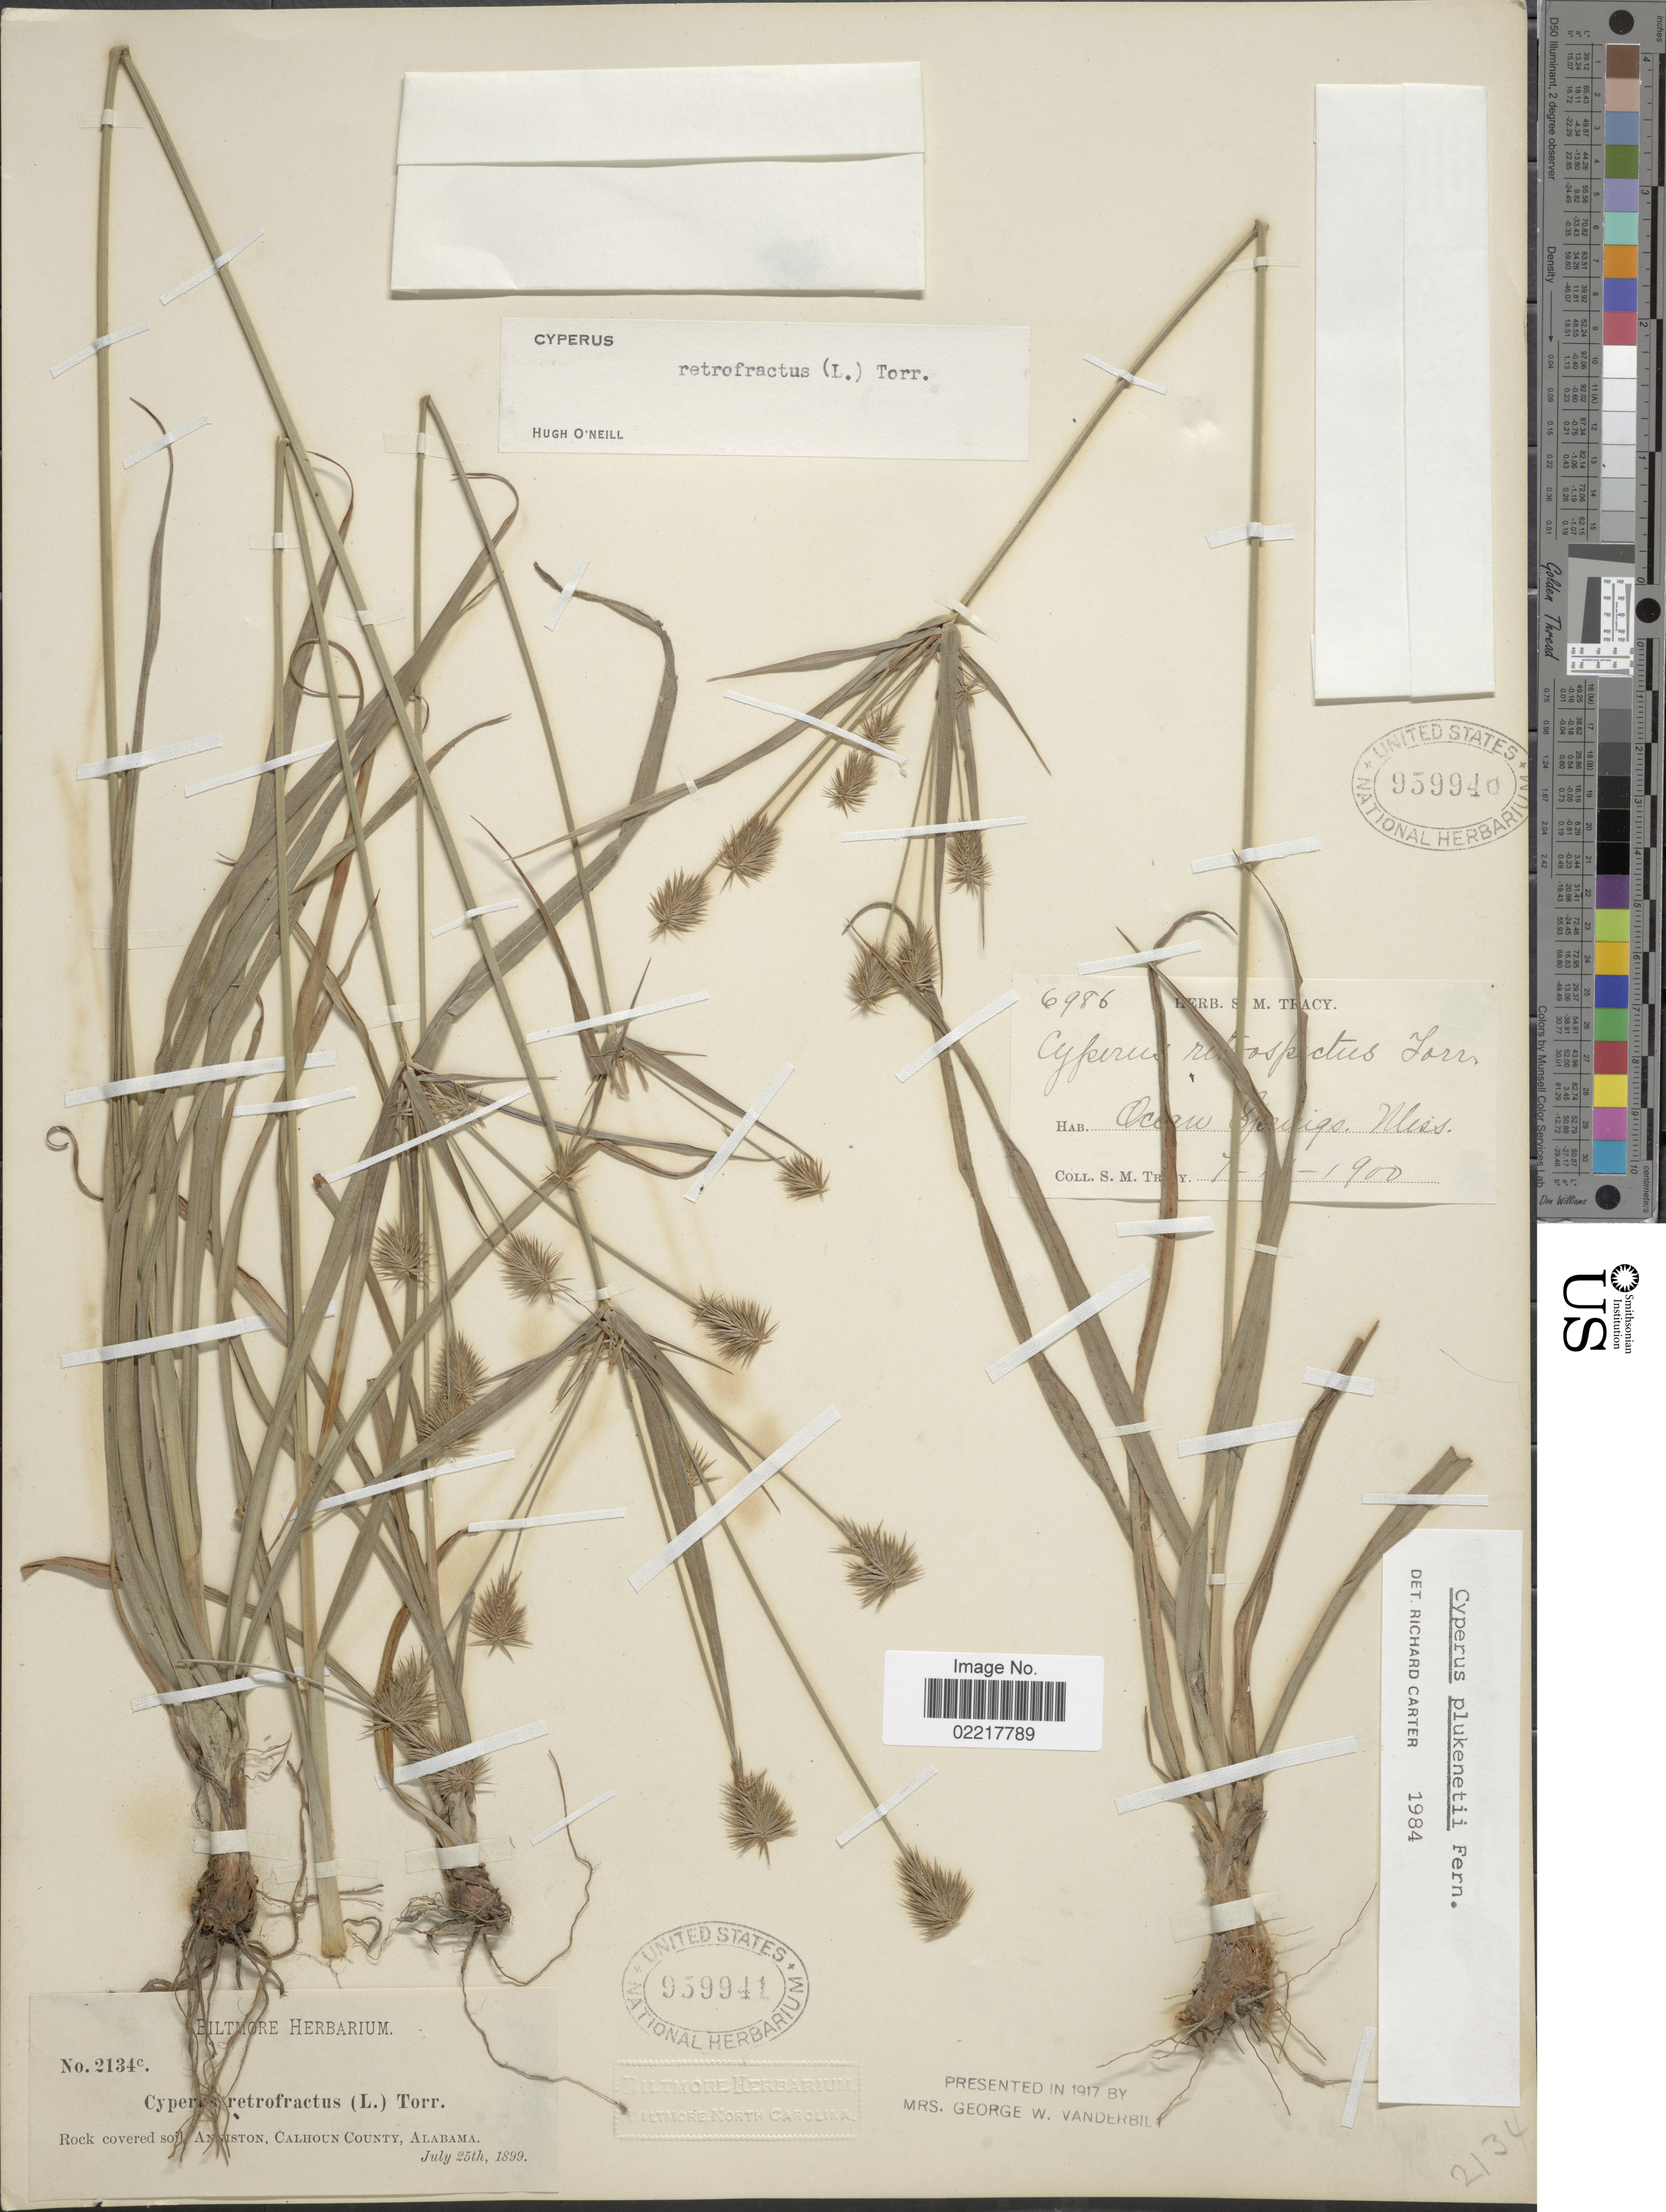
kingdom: Plantae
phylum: Tracheophyta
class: Liliopsida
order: Poales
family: Cyperaceae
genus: Cyperus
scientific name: Cyperus plukenetii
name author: Fernald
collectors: S. M. Tracy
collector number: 6986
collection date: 1900-07-11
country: United States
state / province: Mississippi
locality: Ocean Springs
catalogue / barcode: US 959940-2